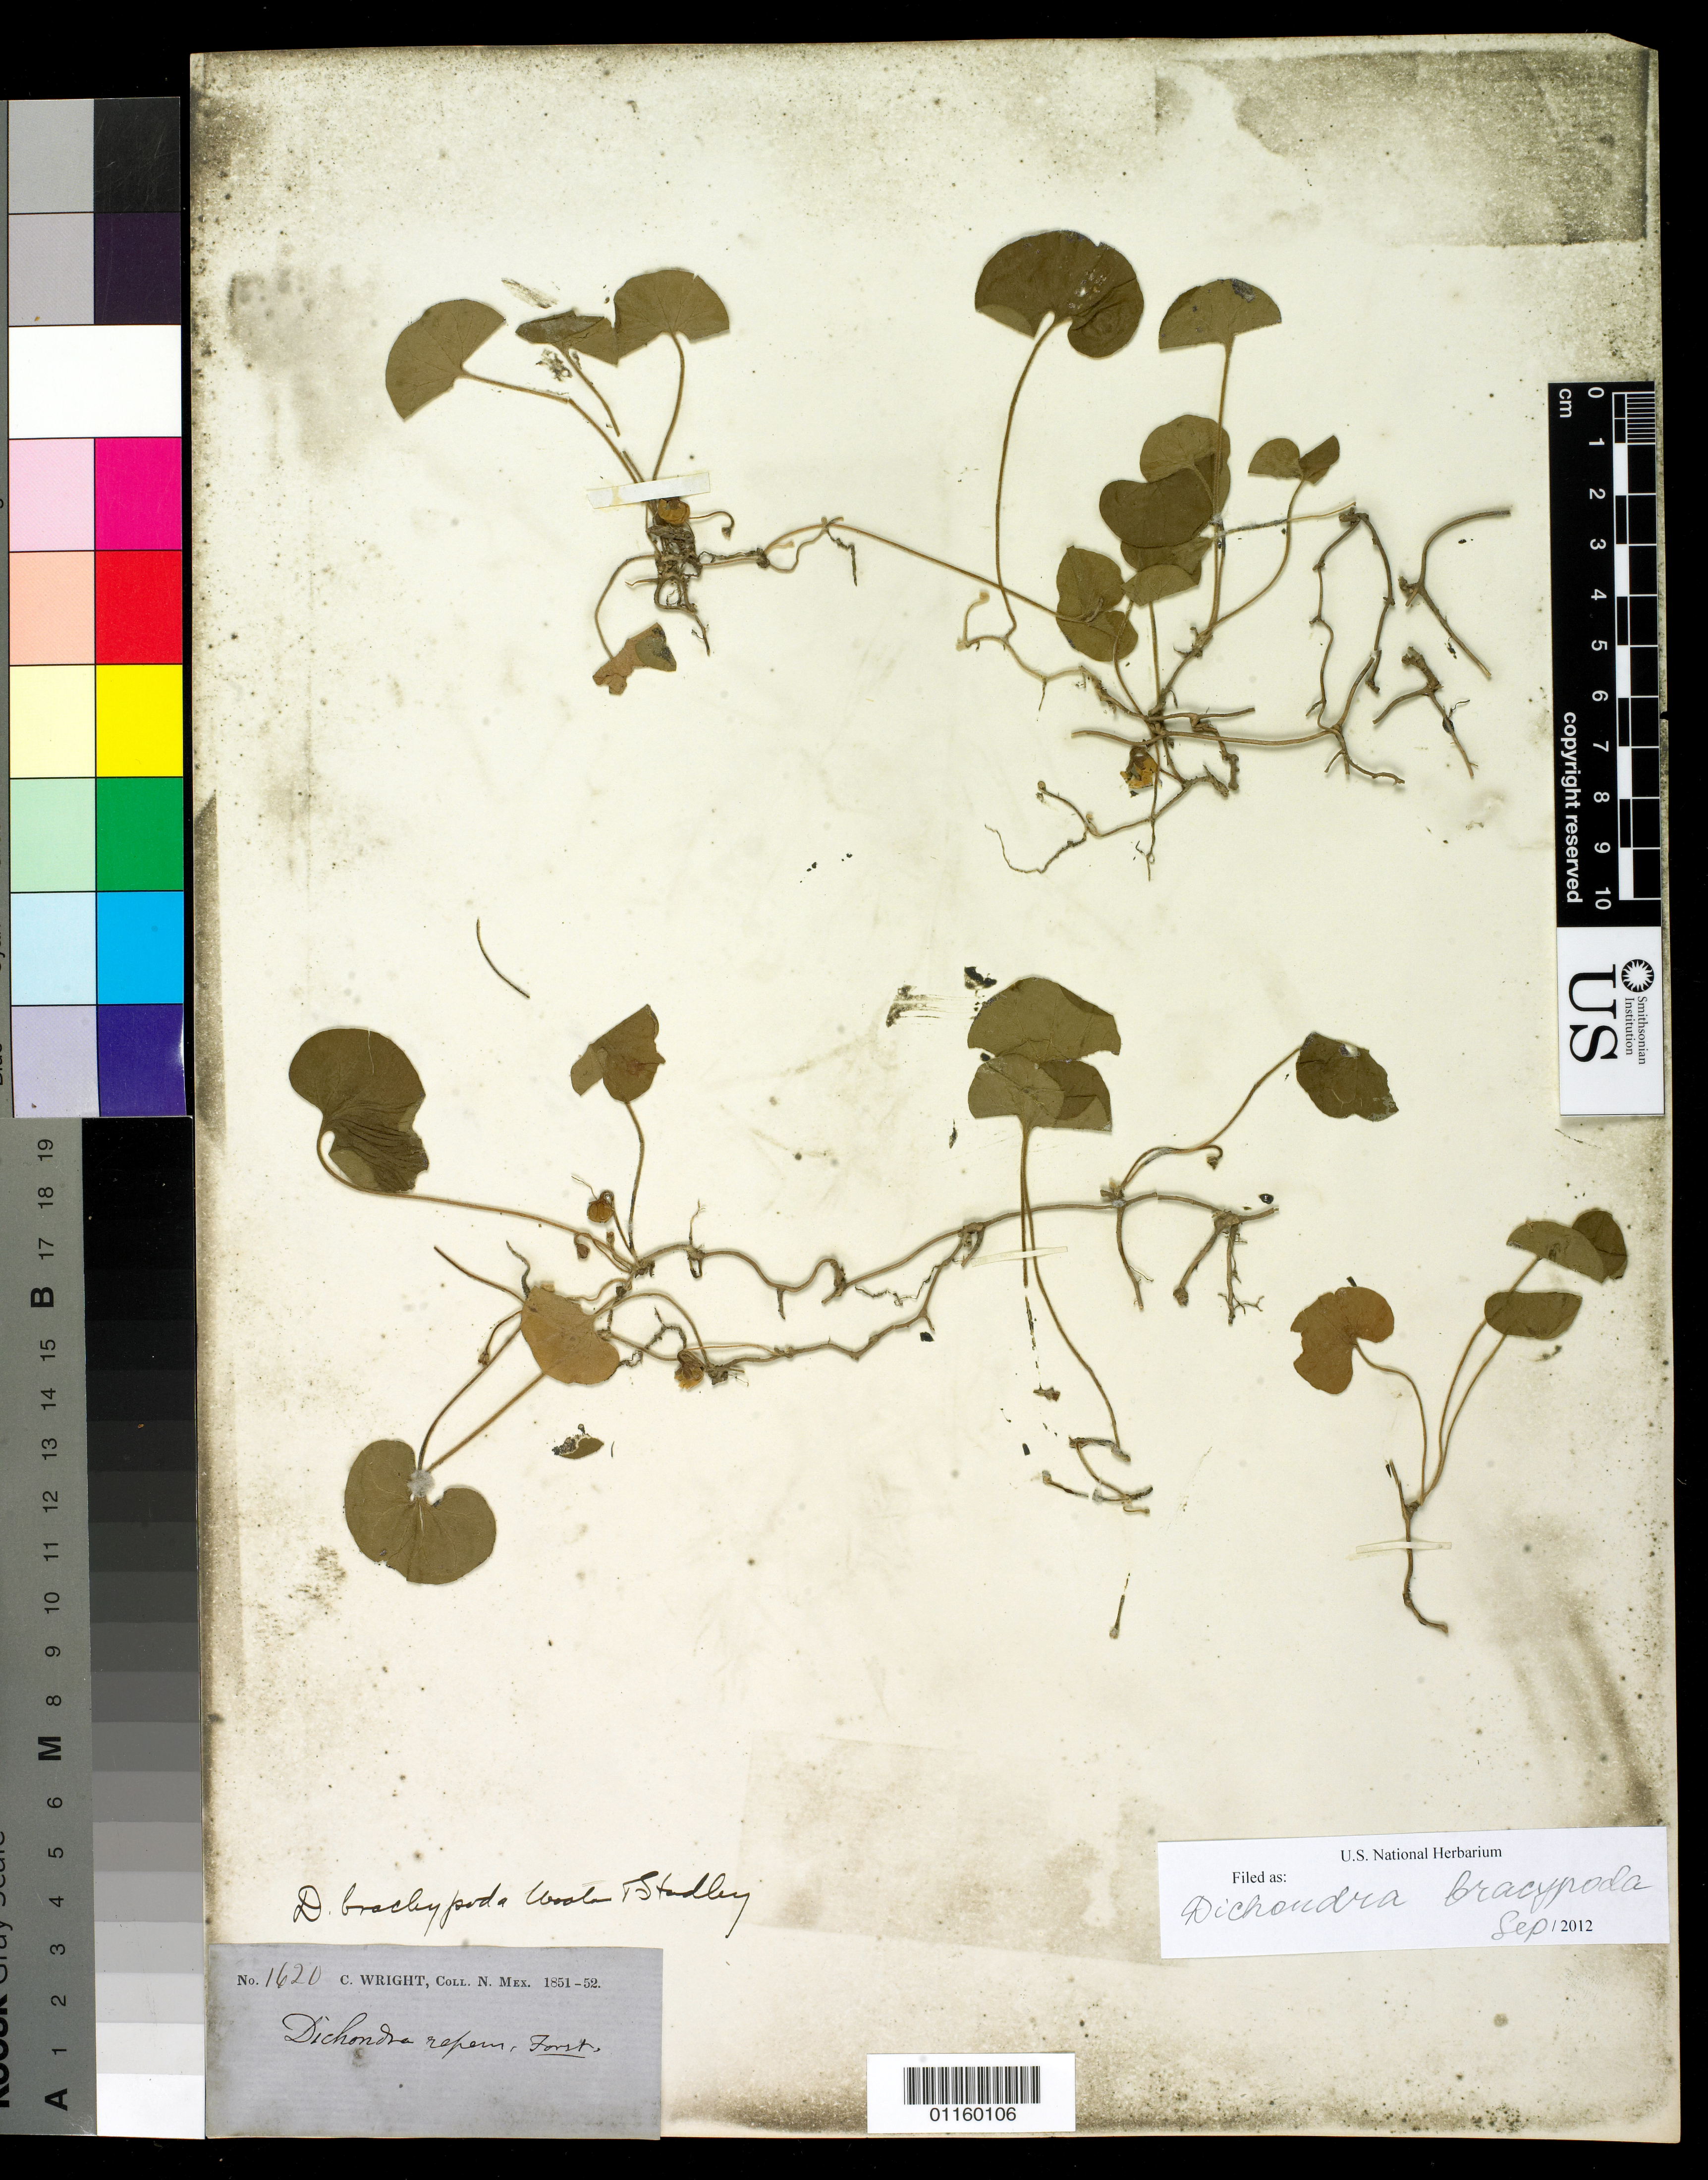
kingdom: Plantae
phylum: Tracheophyta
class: Magnoliopsida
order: Solanales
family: Convolvulaceae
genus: Dichondra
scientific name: Dichondra brachypoda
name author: Wooton & Standl.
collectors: C. Wright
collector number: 1620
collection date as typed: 1851 to -- --- 1852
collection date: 1851/1852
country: United States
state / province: New Mexico